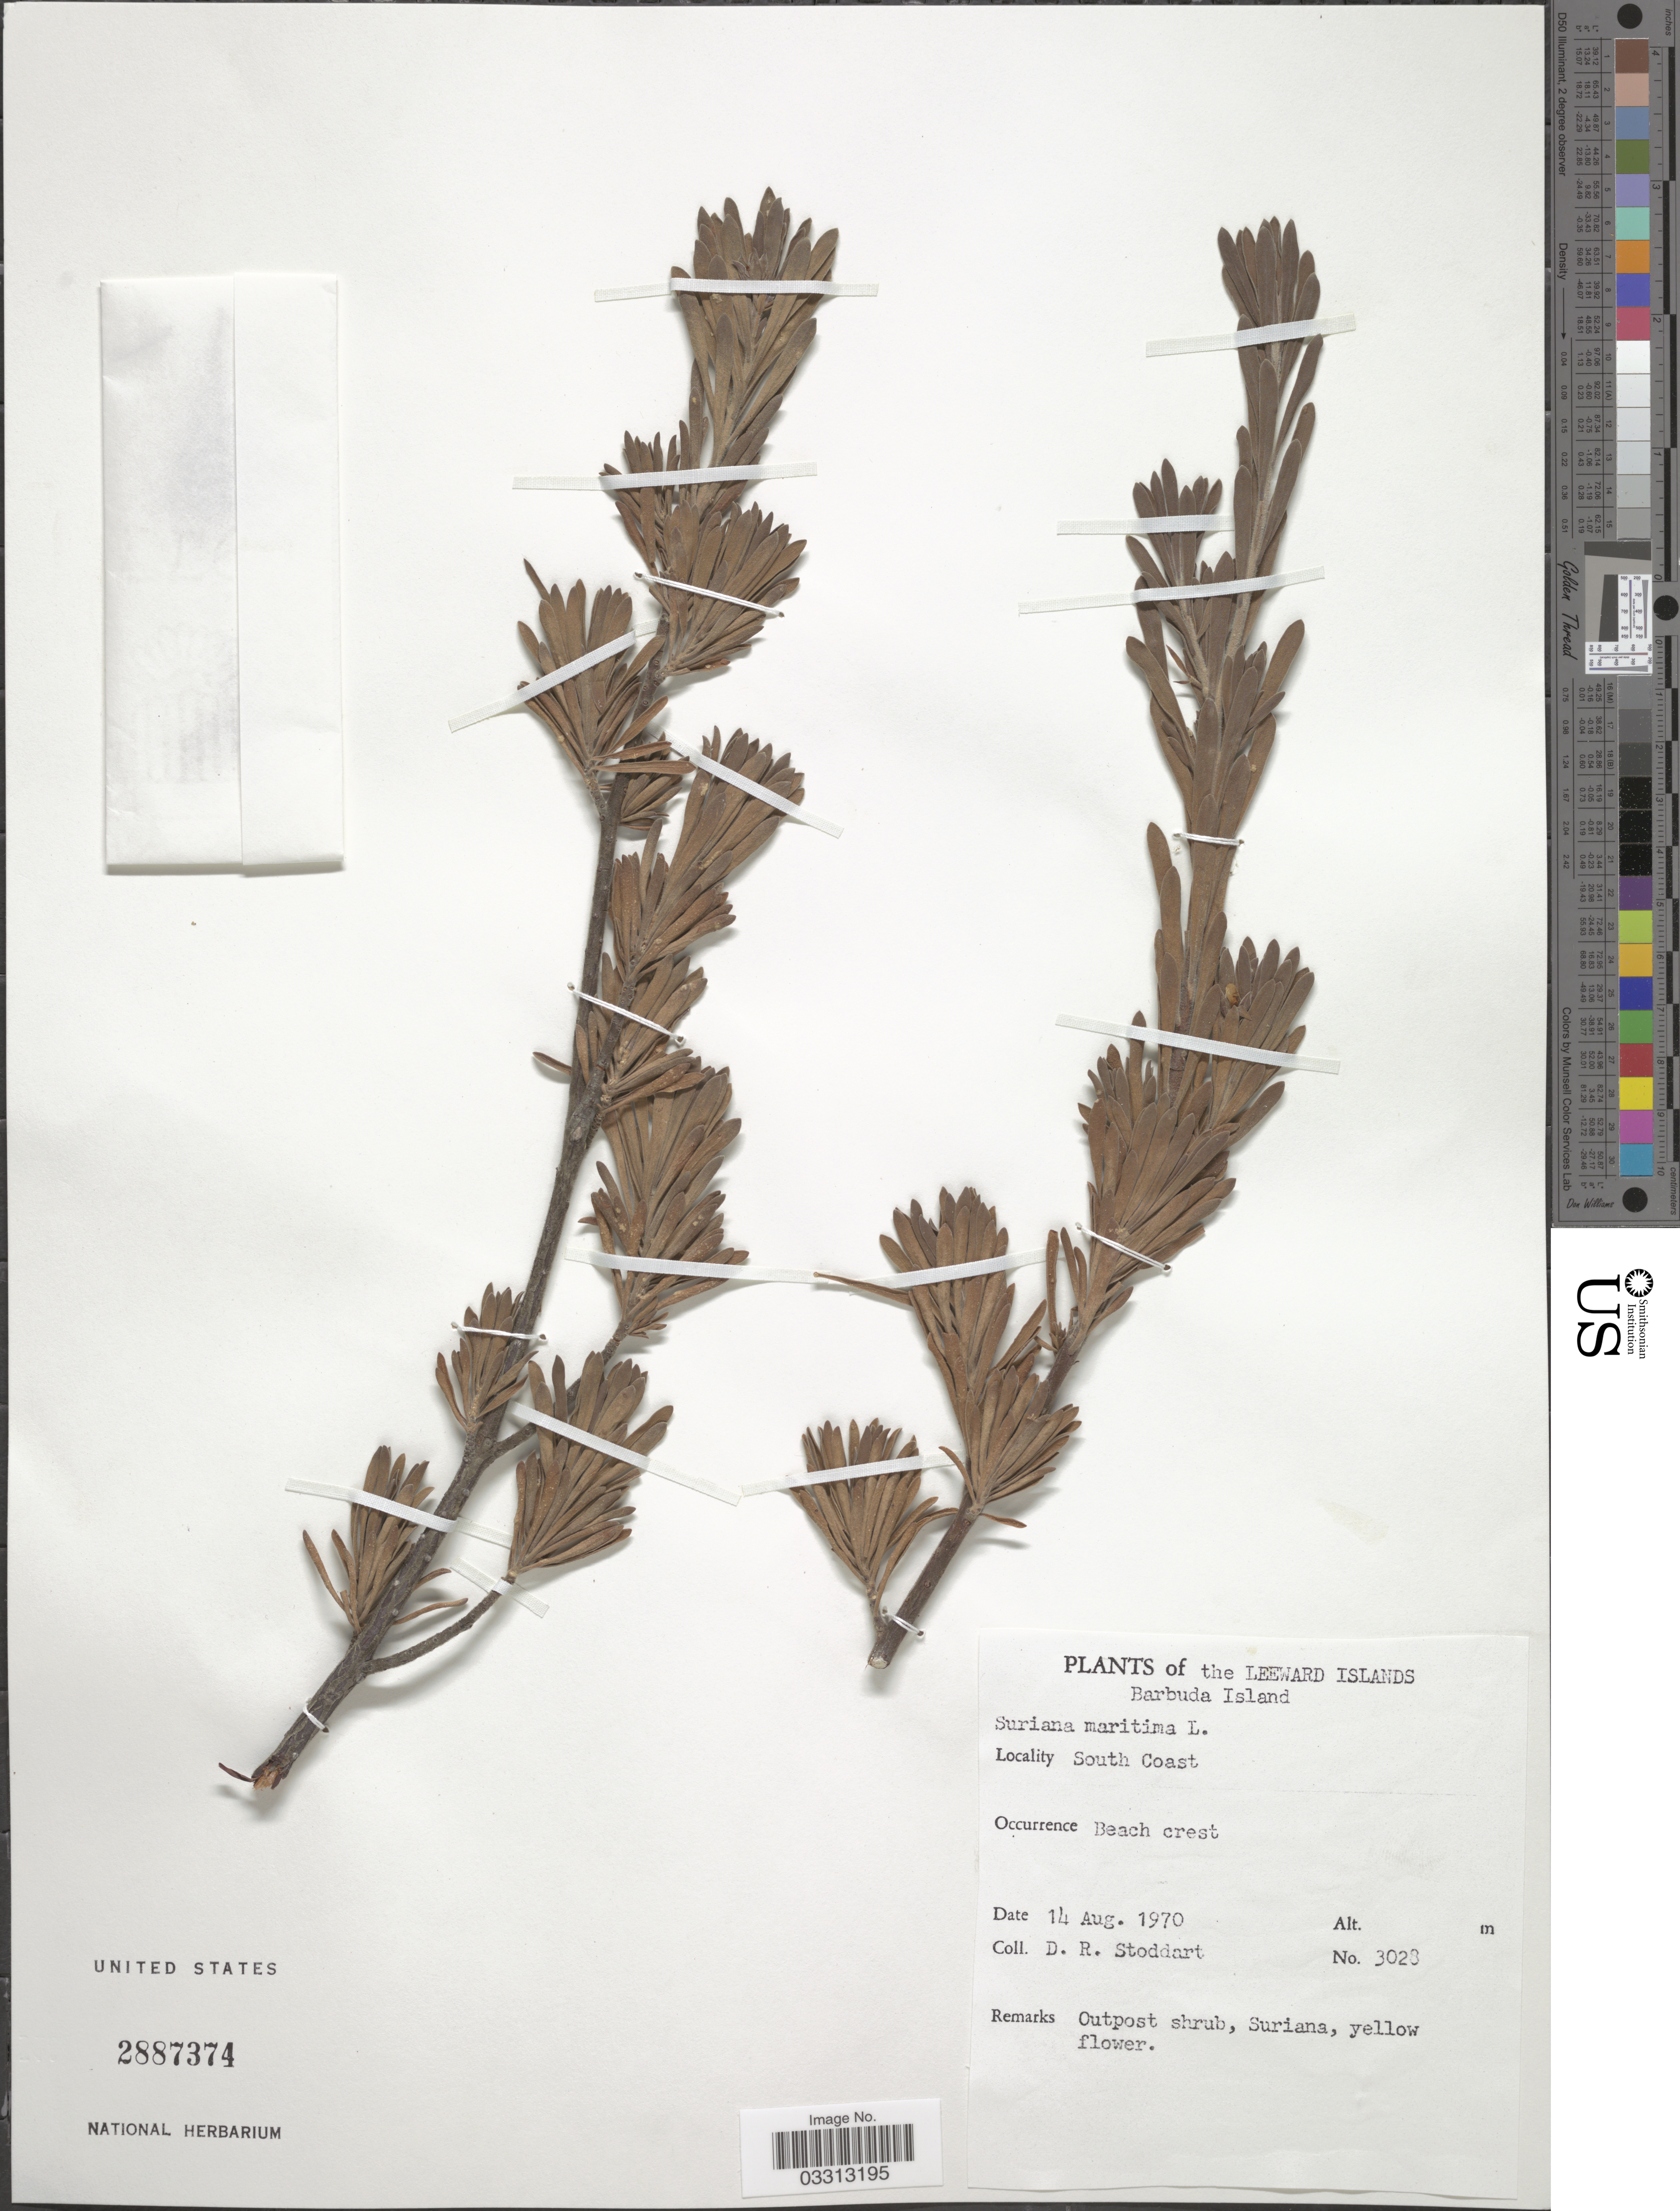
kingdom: Plantae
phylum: Tracheophyta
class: Magnoliopsida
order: Fabales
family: Surianaceae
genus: Suriana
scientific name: Suriana maritima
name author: L.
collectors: D. R. Stoddart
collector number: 3028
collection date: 1970-08-14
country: Antigua and Barbuda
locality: The Leeward Islands. Barbuda Island. South Coast.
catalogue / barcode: US 2887374